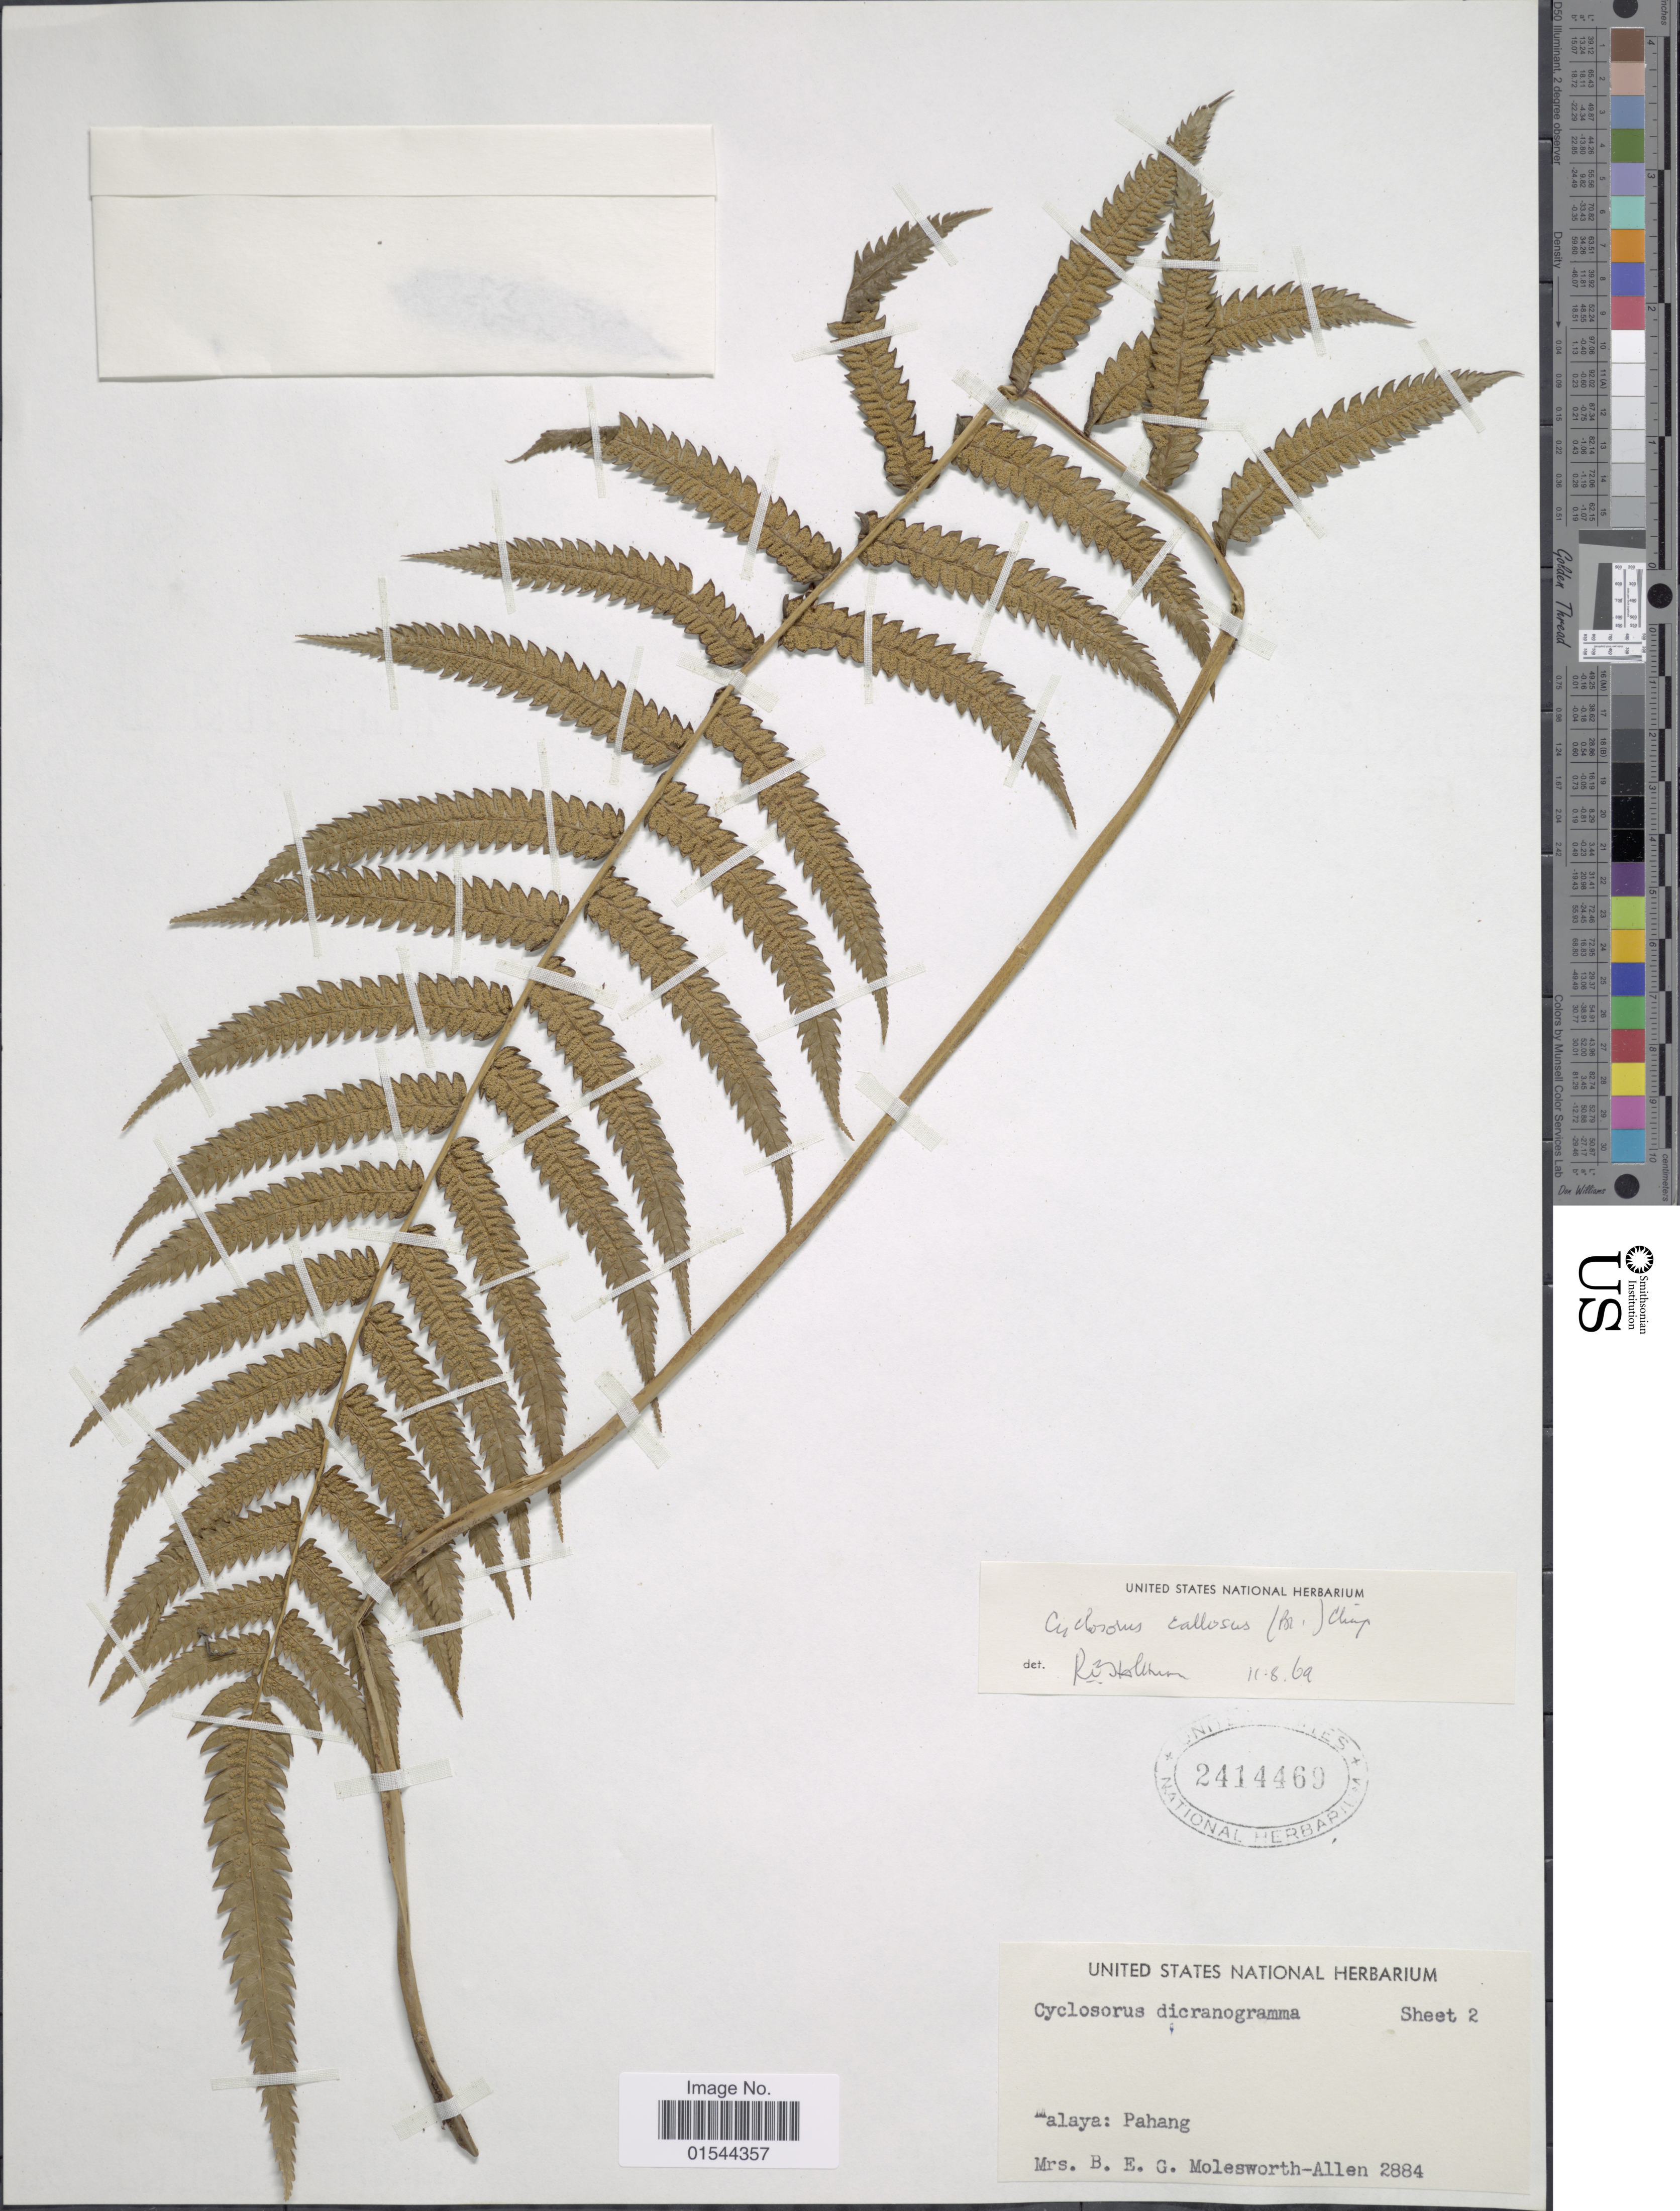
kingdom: Plantae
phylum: Tracheophyta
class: Polypodiopsida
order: Polypodiales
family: Thelypteridaceae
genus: Pneumatopteris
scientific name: Pneumatopteris callosa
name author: (Blume) Nakai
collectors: Mrs. B. E. G. Molesworth-Allen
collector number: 2884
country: Malaysia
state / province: Pahang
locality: Malaya: Pahang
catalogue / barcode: US 2414469